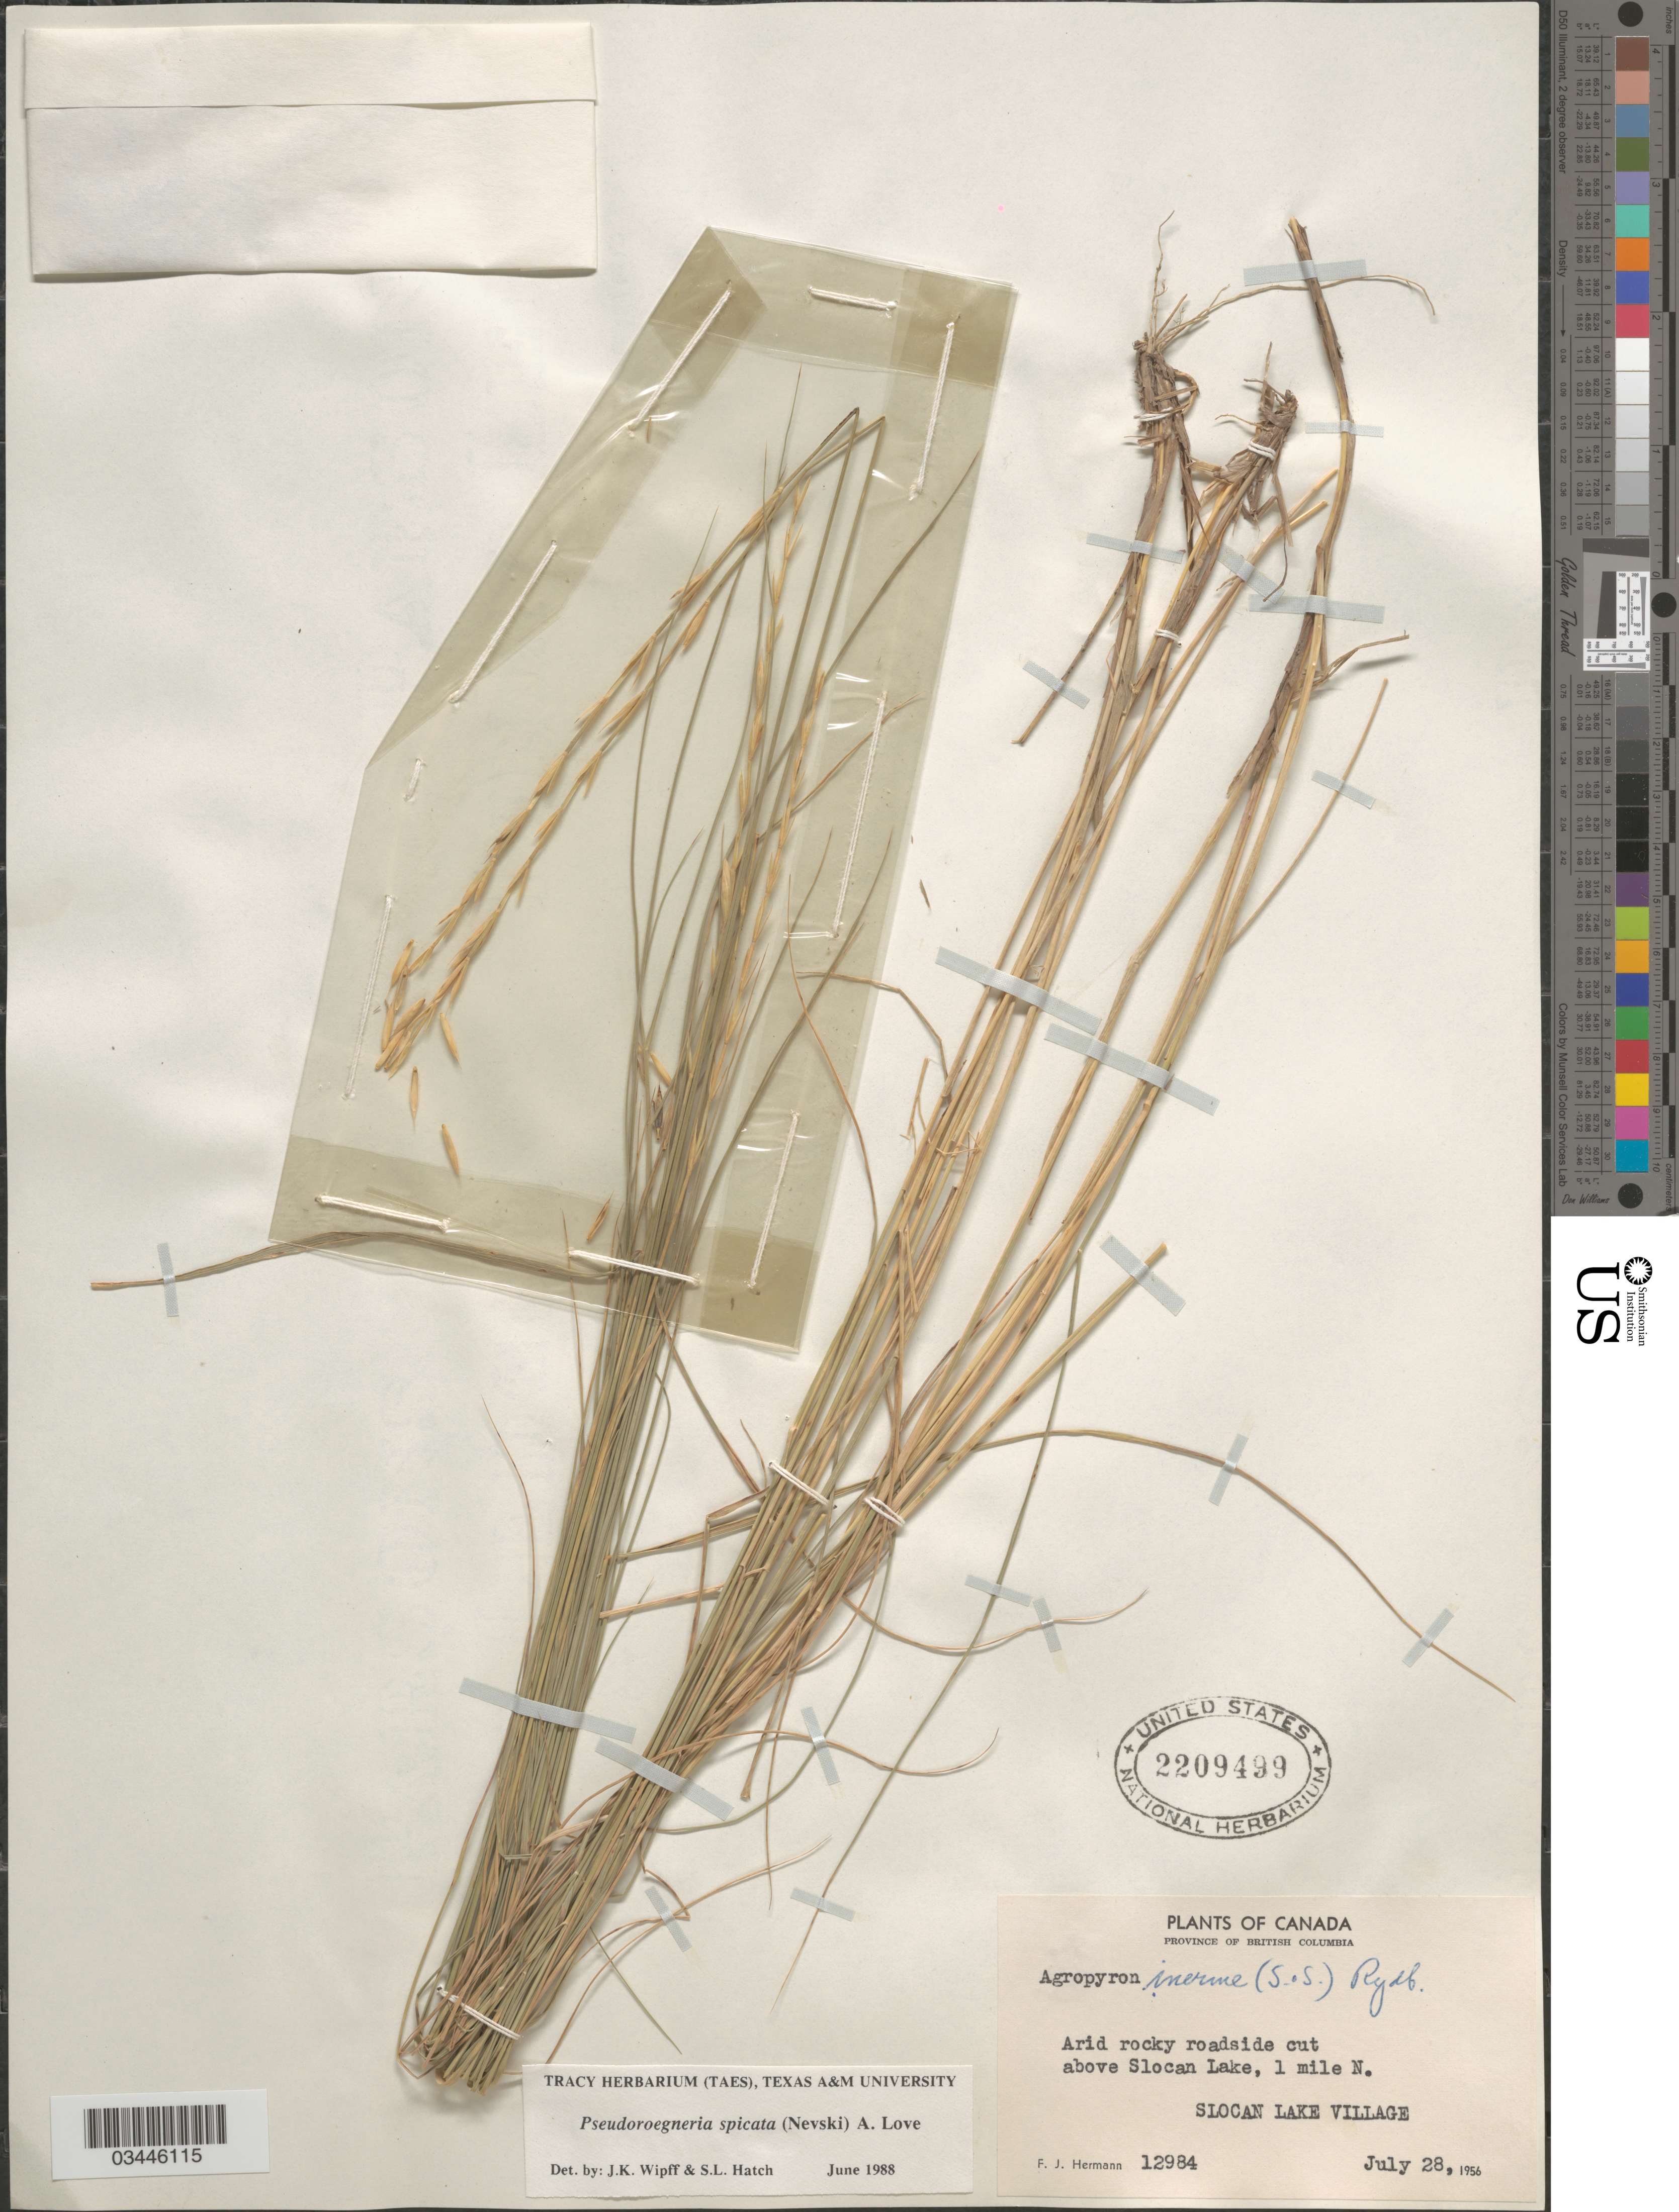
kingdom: Plantae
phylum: Tracheophyta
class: Liliopsida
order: Poales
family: Poaceae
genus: Pseudoroegneria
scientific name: Pseudoroegneria spicata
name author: (Pursh) Á. Löve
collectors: F. J. Hermann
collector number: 12984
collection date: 1956-07-28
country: Canada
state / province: British Columbia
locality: Arid rocky roadside cut above Slocan Lake, 1 mile N. Slocan Lake Village.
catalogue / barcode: US 2209499